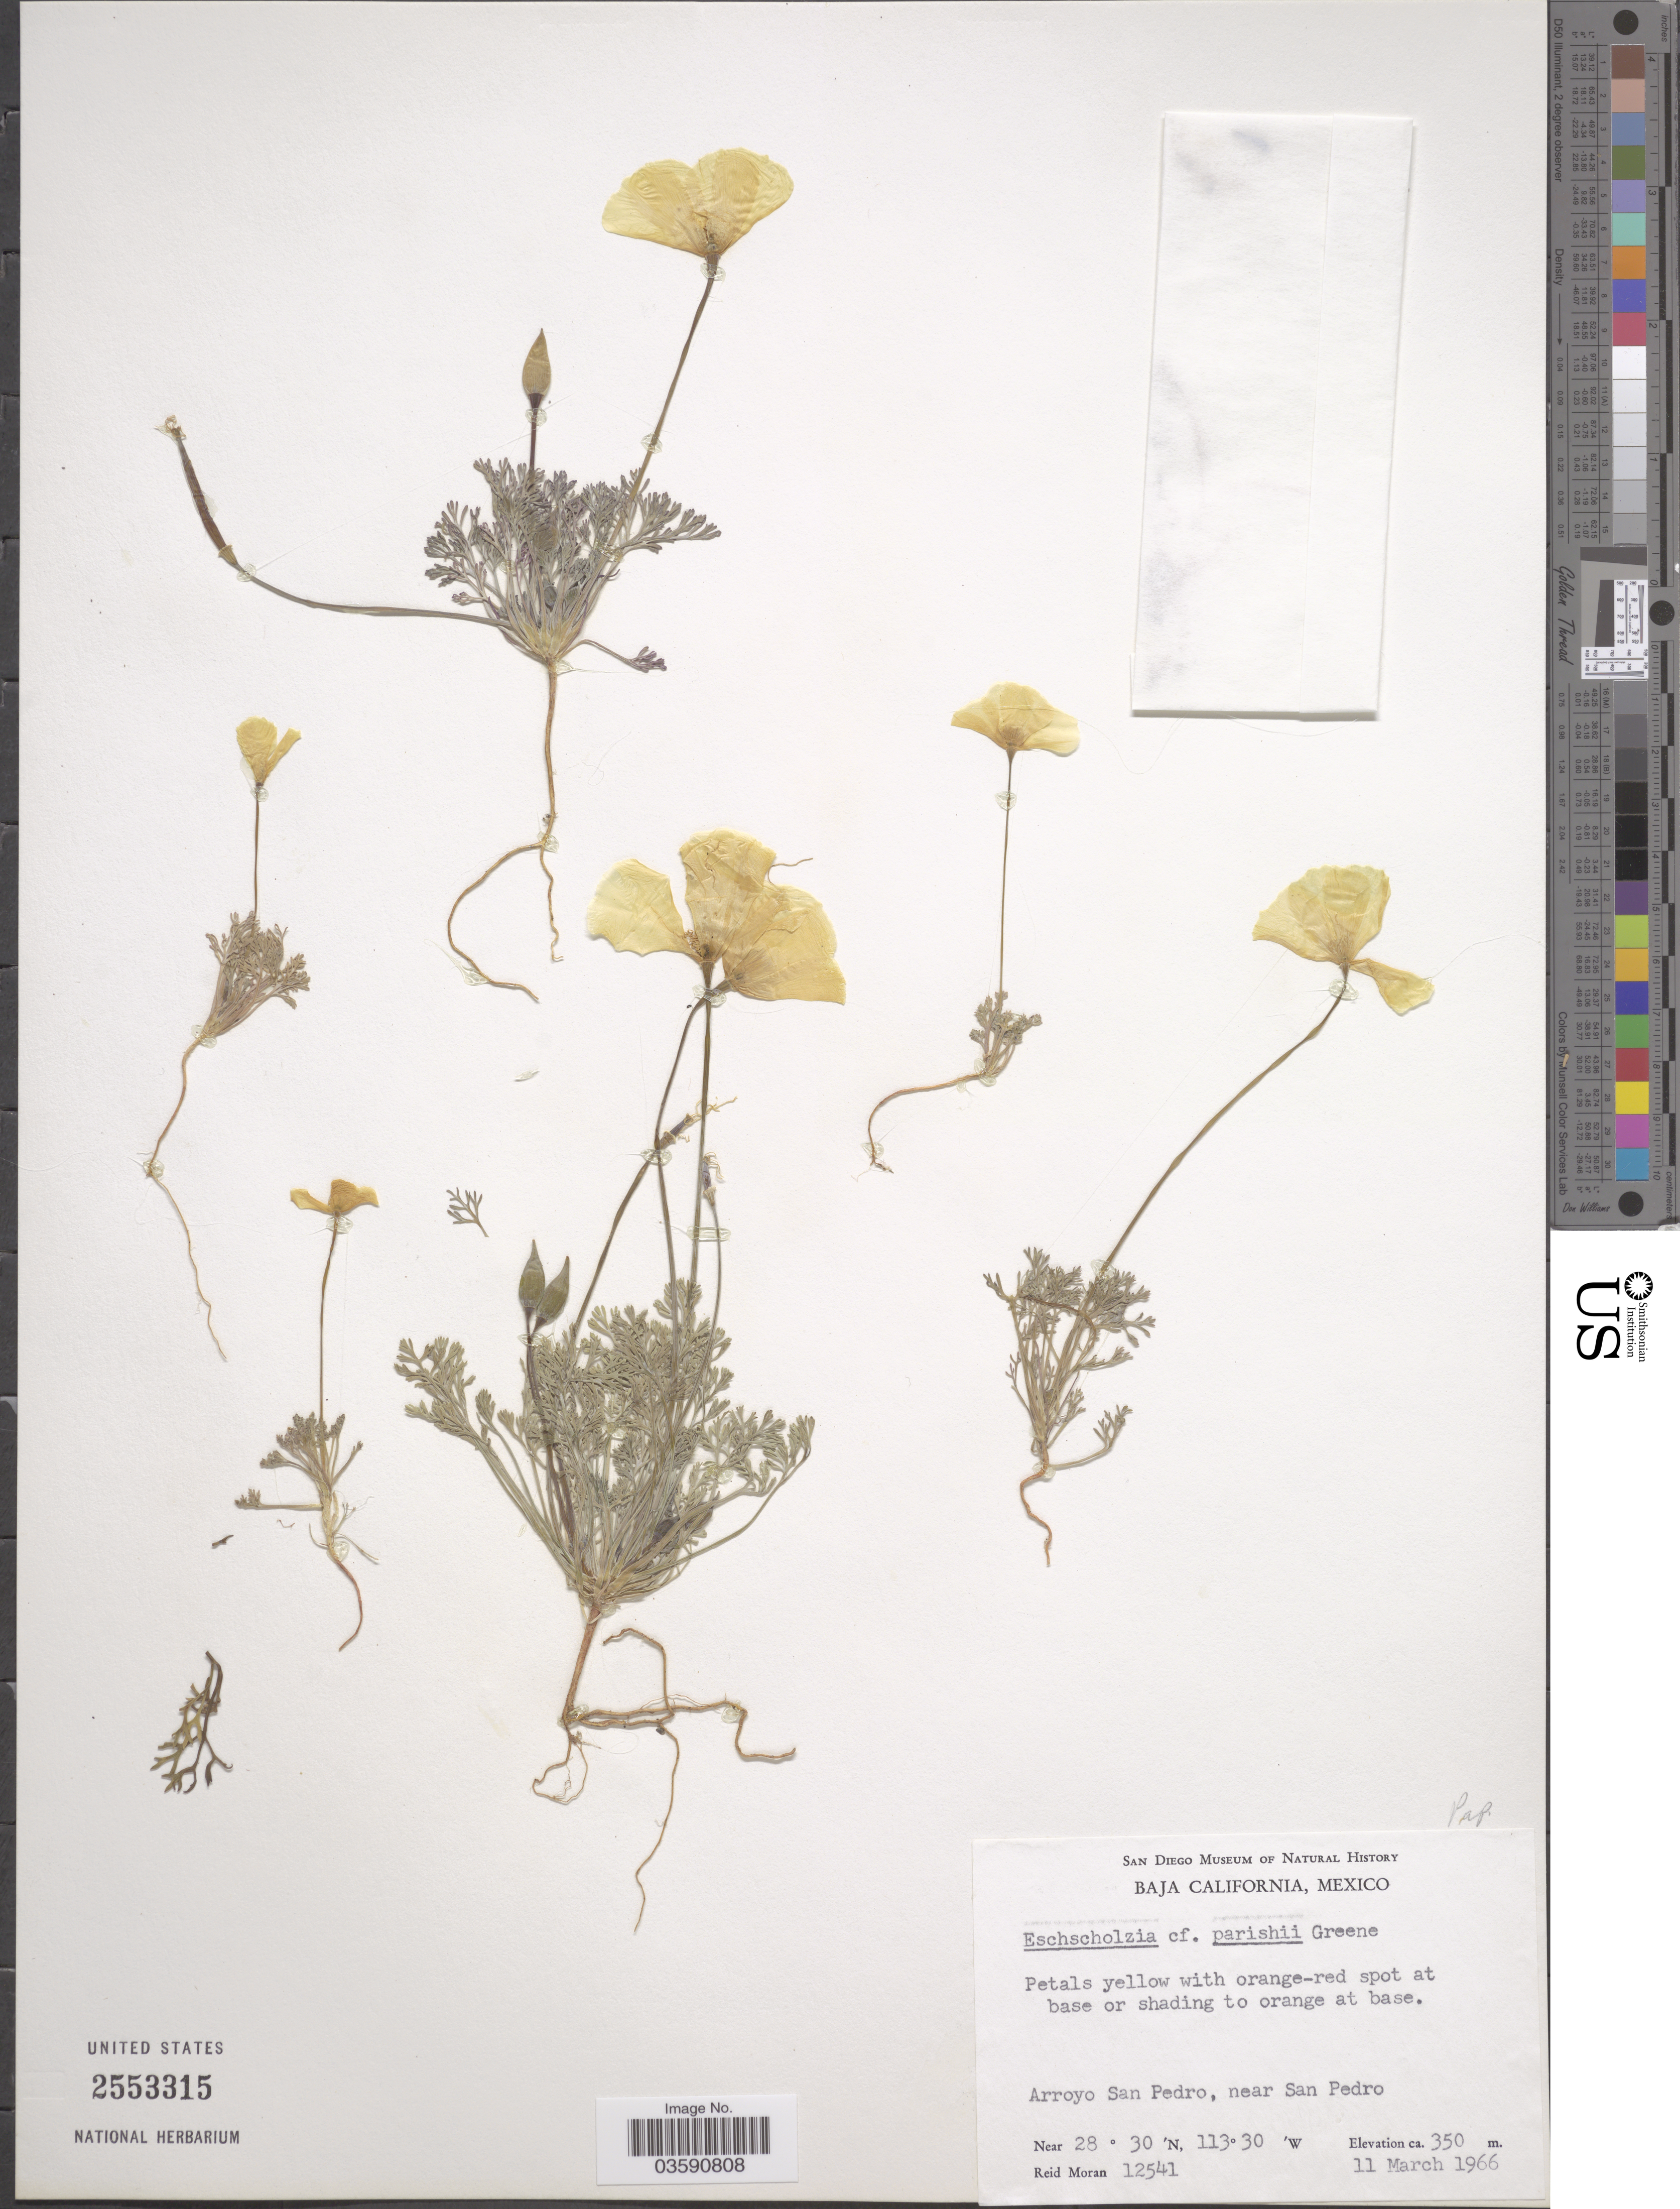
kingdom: Plantae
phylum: Tracheophyta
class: Magnoliopsida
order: Ranunculales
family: Papaveraceae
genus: Eschscholzia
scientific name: Eschscholzia parishii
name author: Greene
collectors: R. Moran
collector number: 12541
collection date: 1966-03-11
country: Mexico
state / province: Baja California Norte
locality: Arroyo San Pedro, near San Pedro.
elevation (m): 350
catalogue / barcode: US 2553315